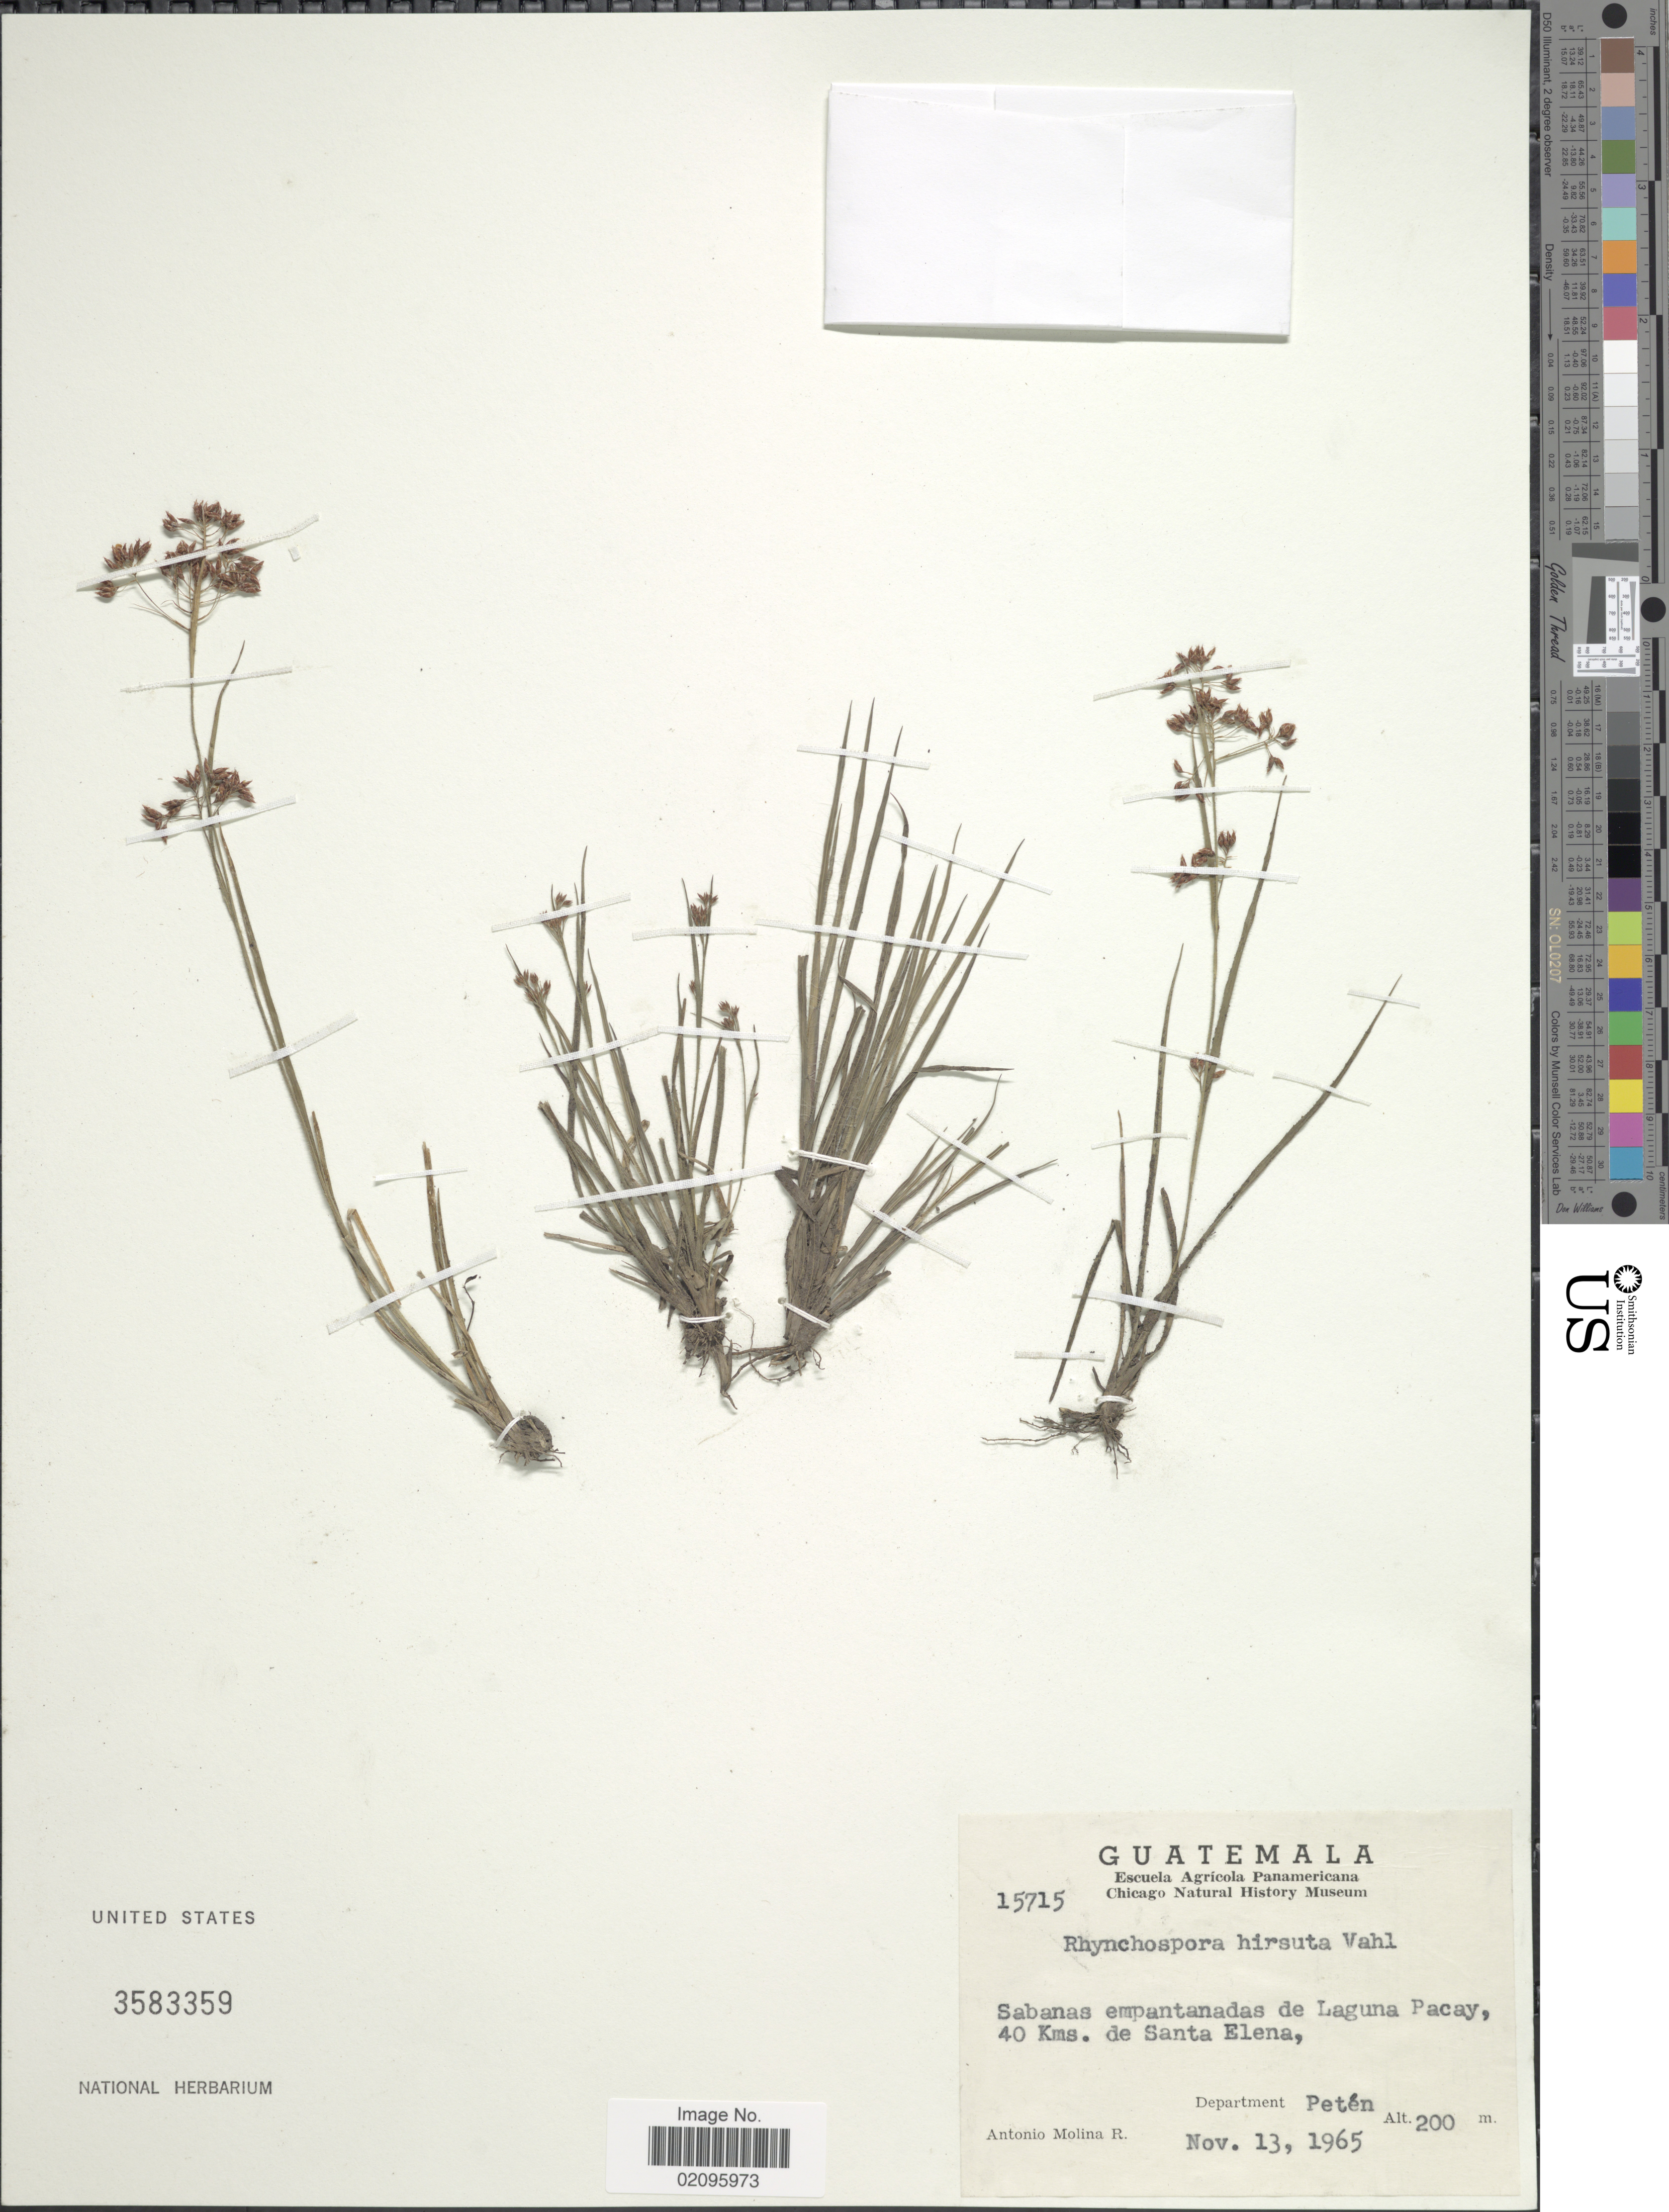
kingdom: Plantae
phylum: Tracheophyta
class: Liliopsida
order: Poales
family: Cyperaceae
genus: Rhynchospora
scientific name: Rhynchospora hirsuta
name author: (Vahl) Vahl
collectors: A. Molina R.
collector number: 15715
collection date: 1965-11-13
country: Guatemala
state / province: El Petén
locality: Sabanas empantanadas de Laguna Pacay, 40 Kms. de Santa Elena, Departmento Peten.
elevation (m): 200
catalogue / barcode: US 3583359